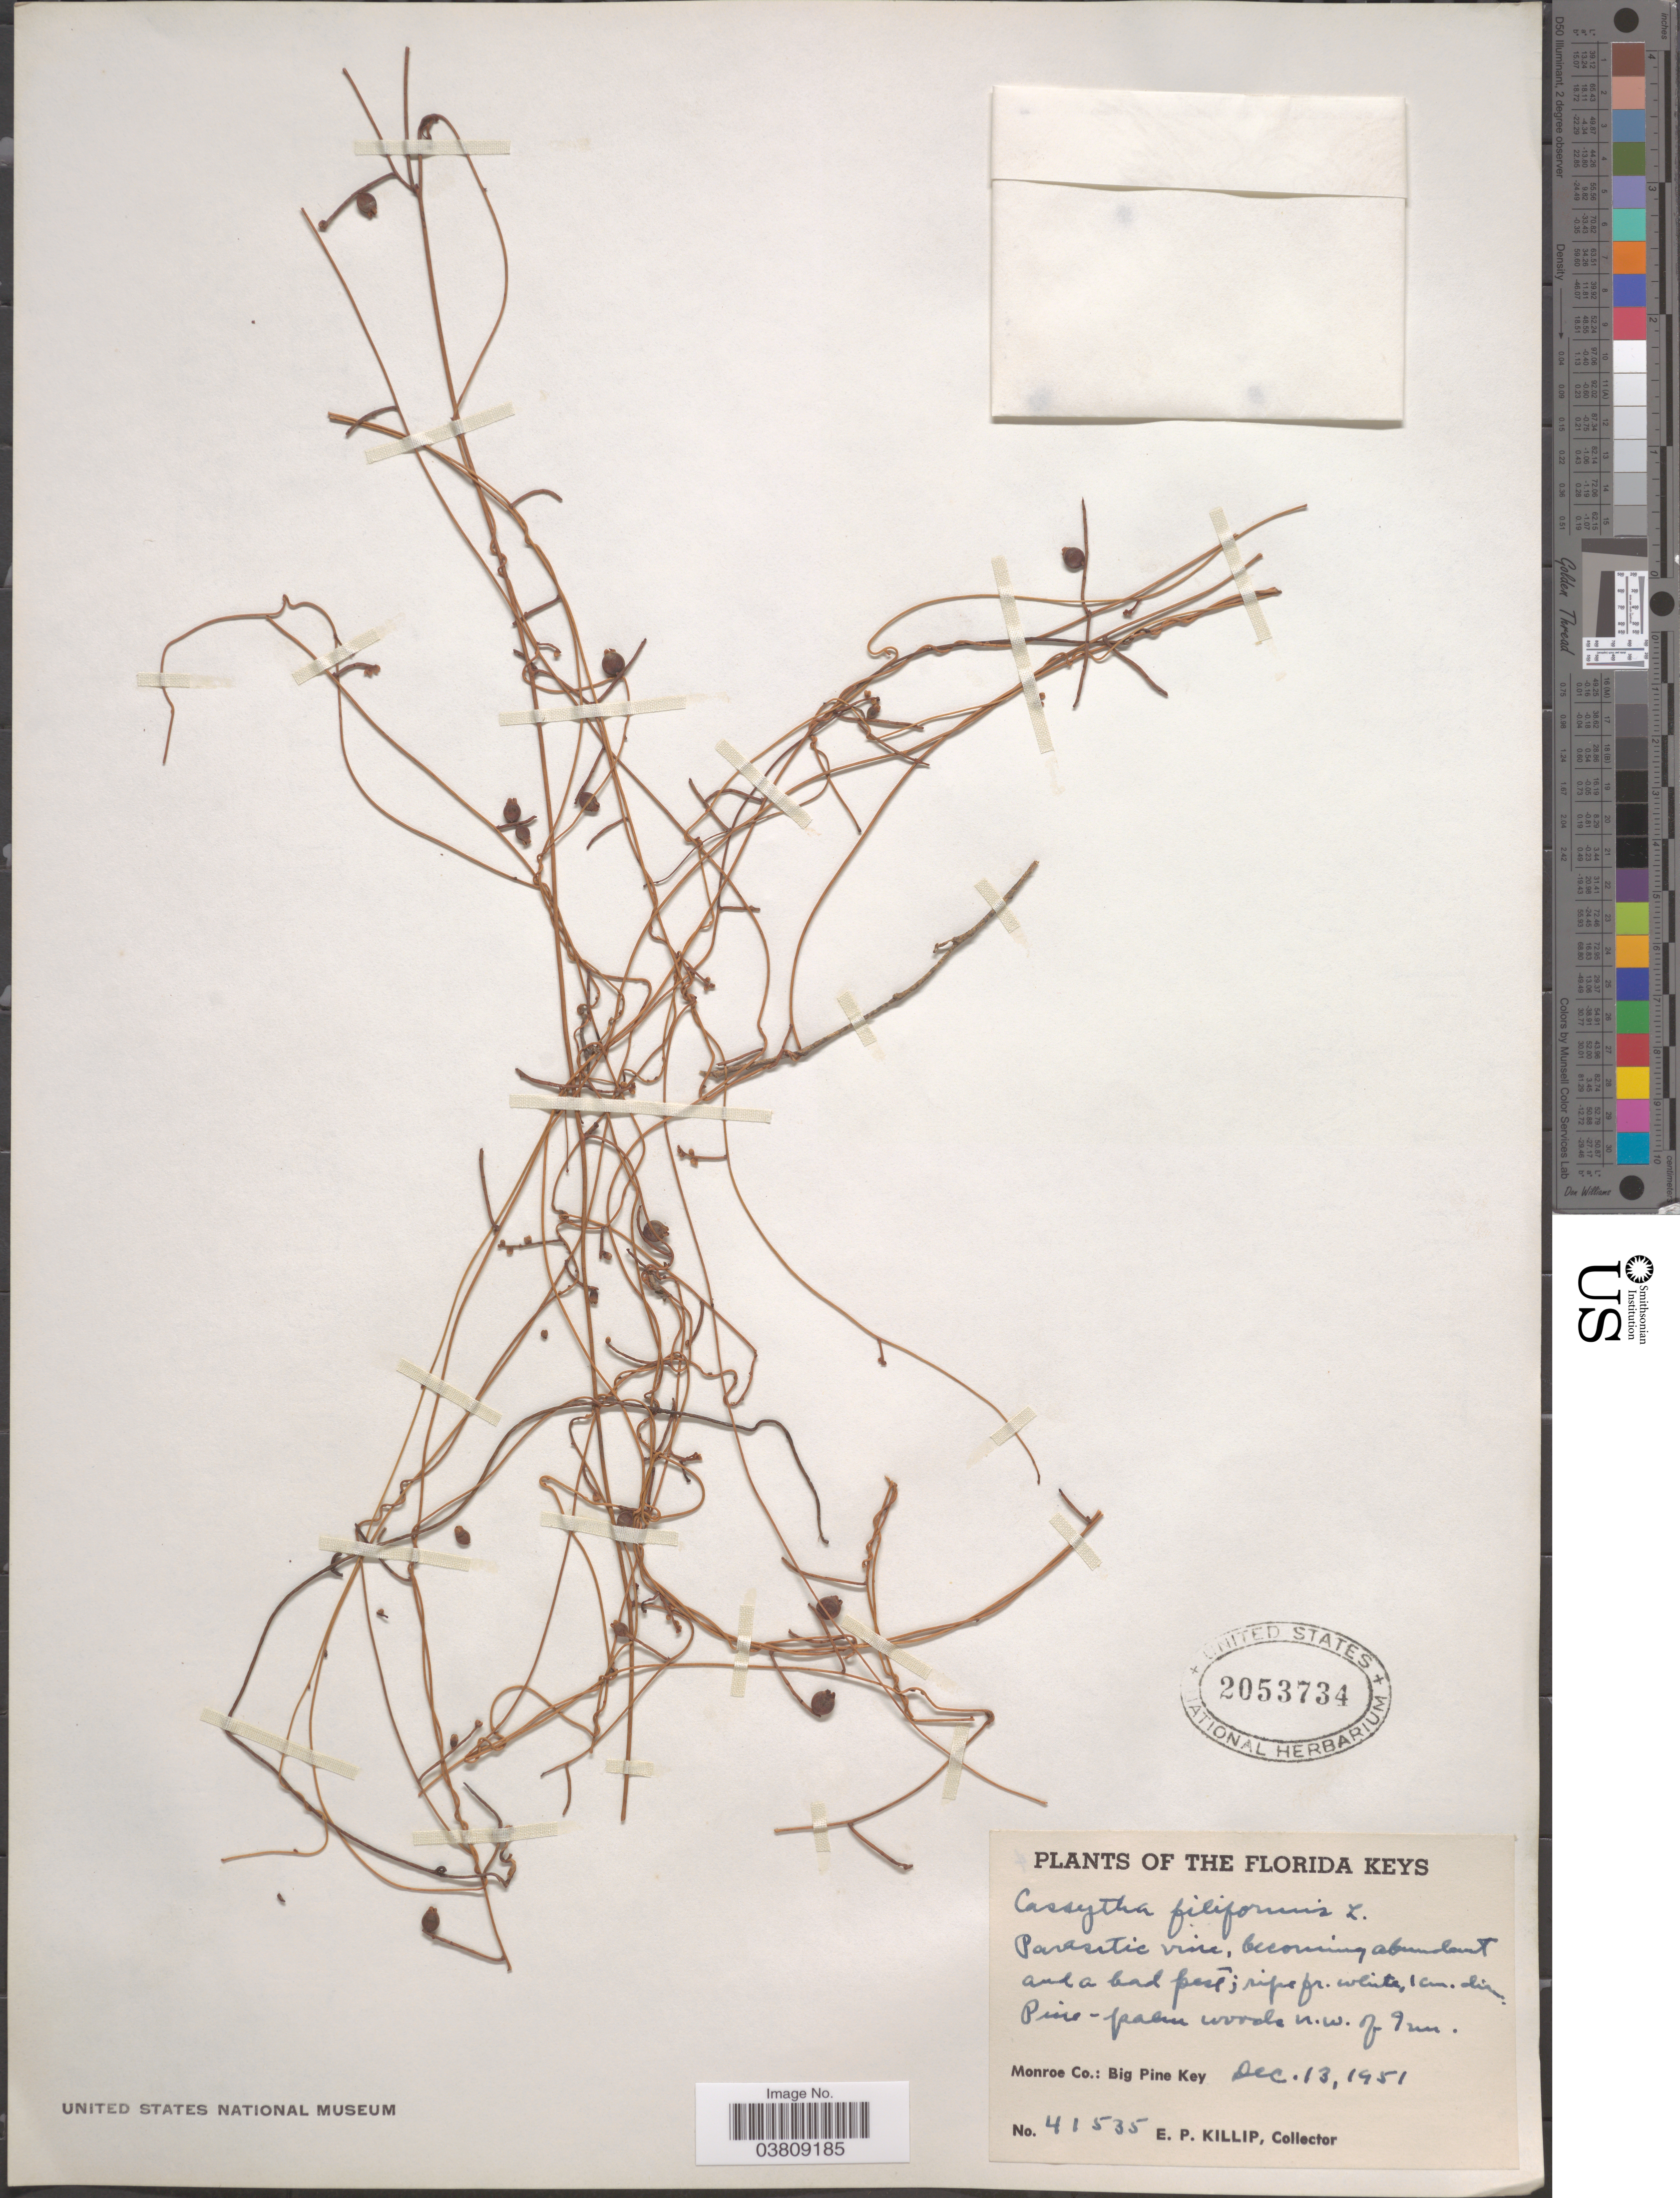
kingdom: Plantae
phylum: Tracheophyta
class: Magnoliopsida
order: Laurales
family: Lauraceae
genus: Cassytha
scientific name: Cassytha filiformis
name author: L.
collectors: E. P. Killip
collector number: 41535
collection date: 1951-12-13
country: United States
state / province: Florida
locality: Florida Keys. N.W. of Inn. Monroe Co.: Big Pine Key.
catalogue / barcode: US 2053734